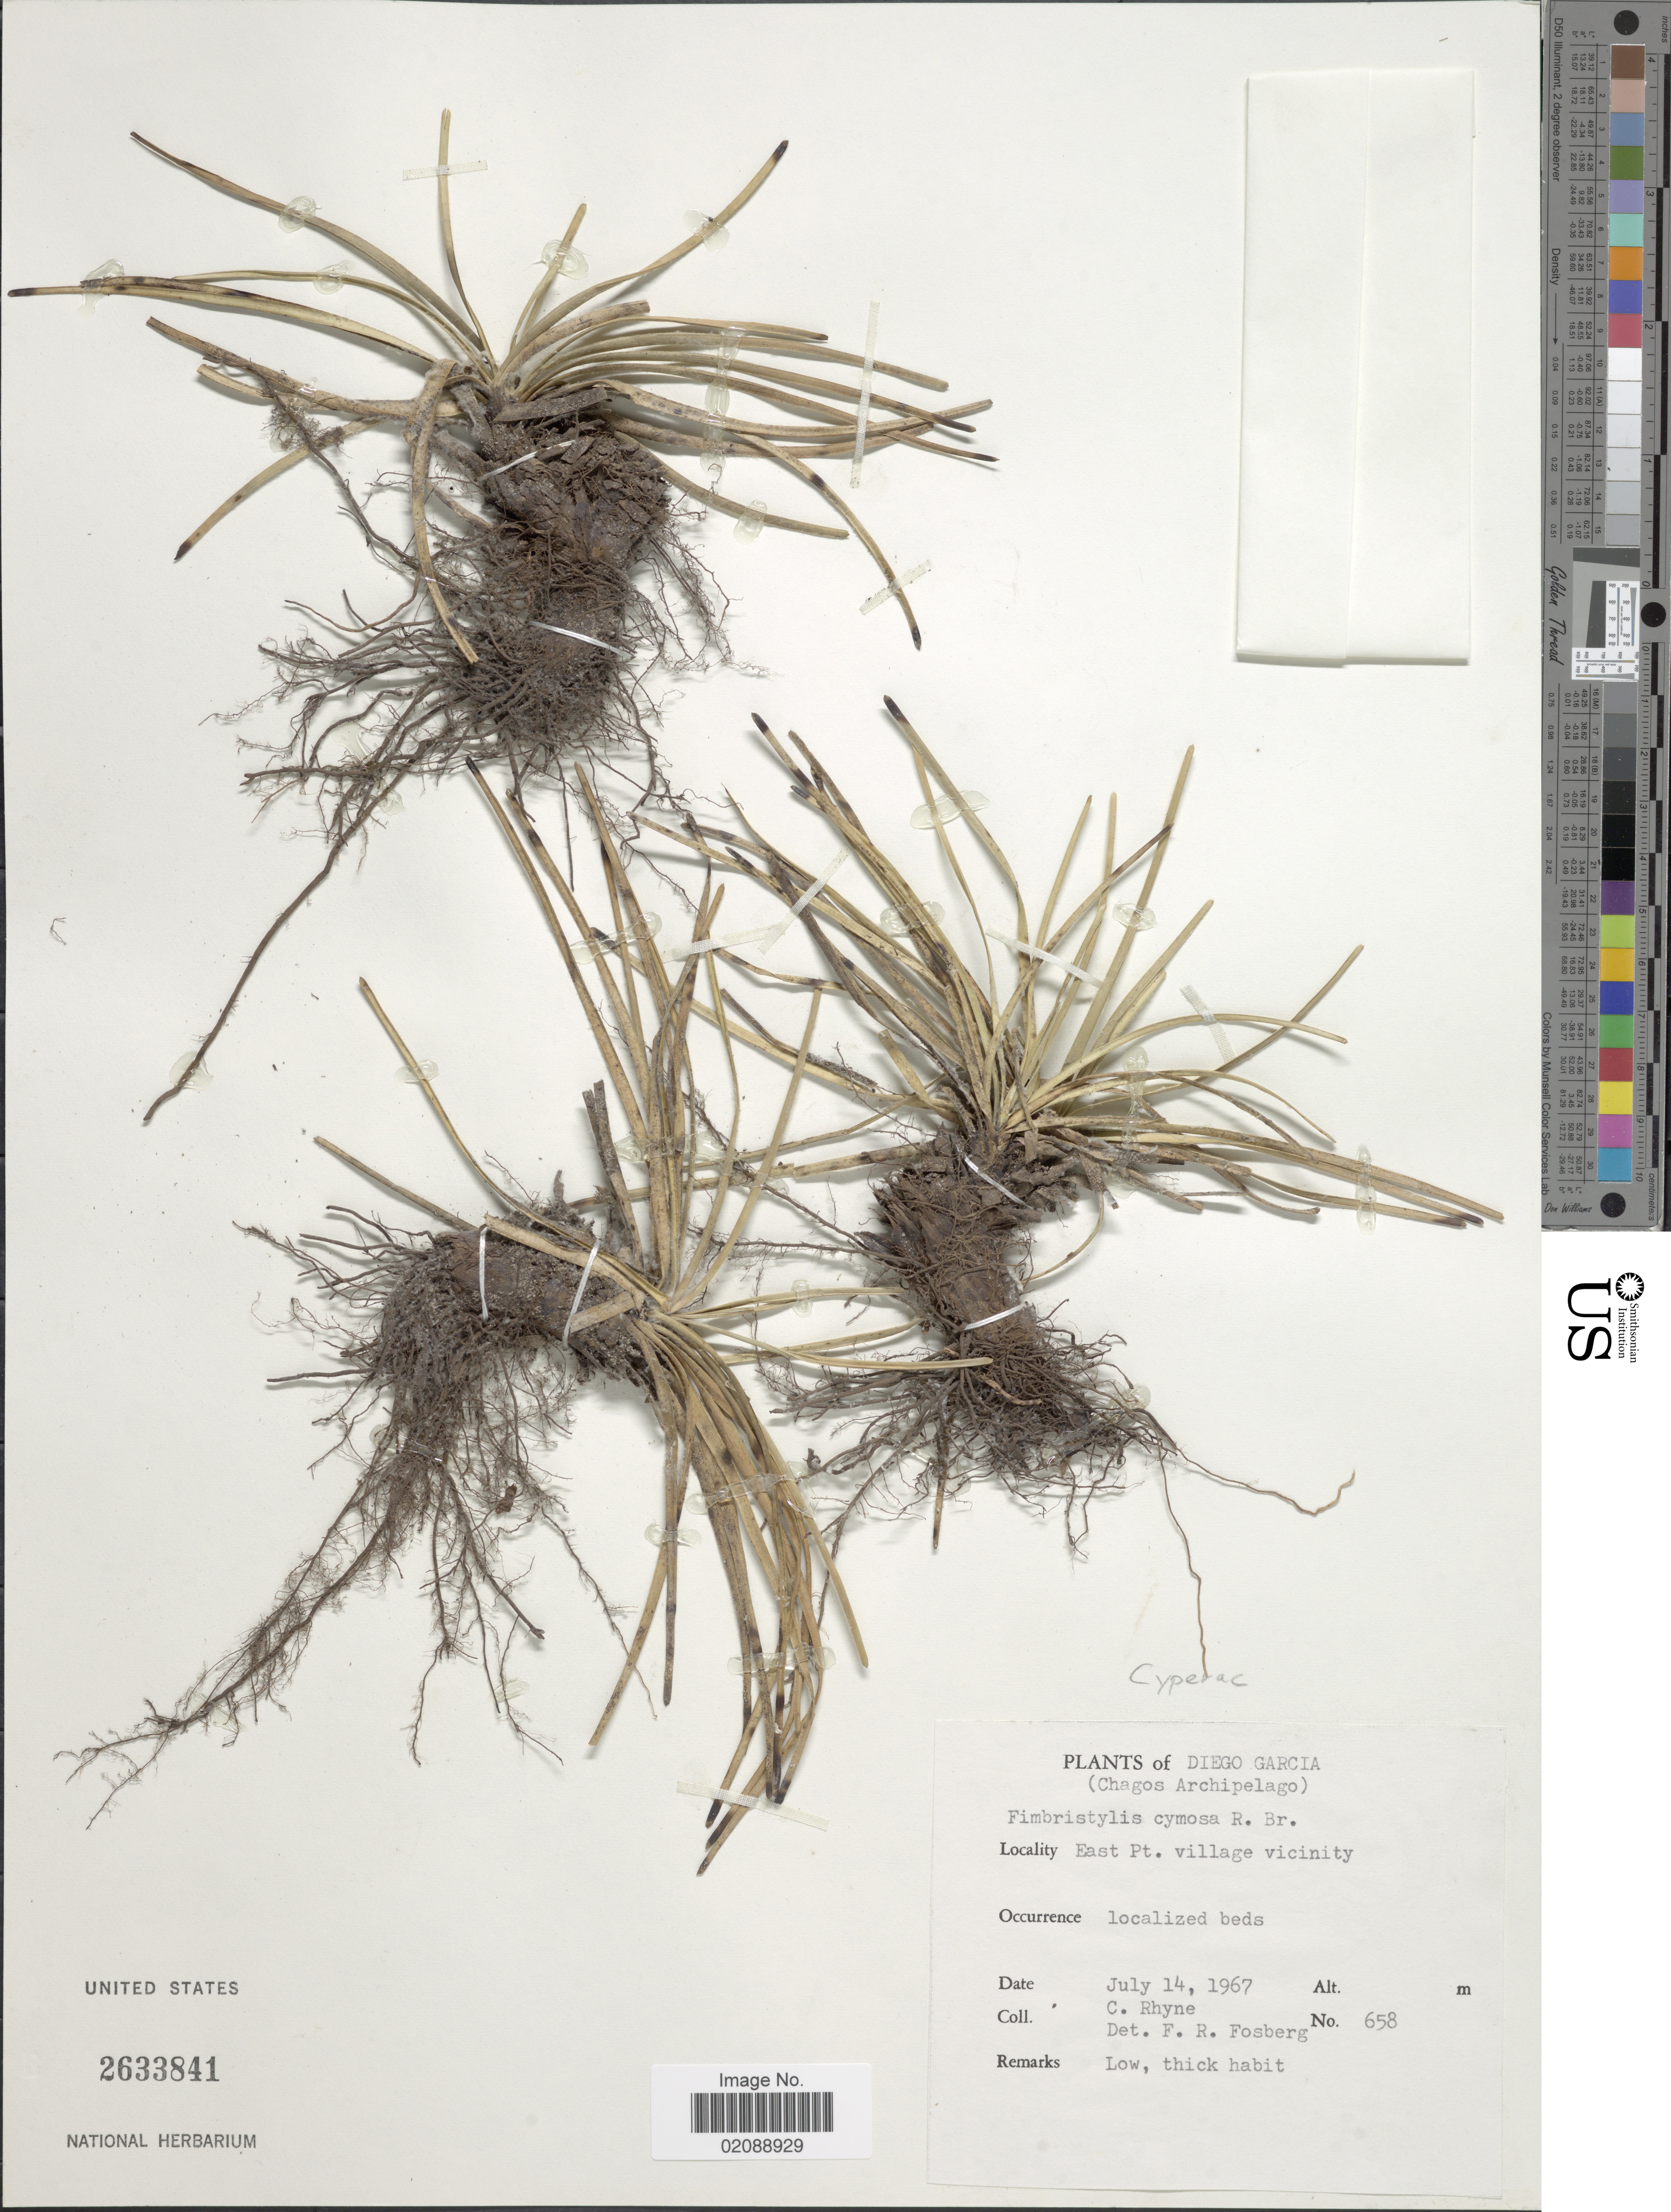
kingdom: Plantae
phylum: Tracheophyta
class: Liliopsida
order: Poales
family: Cyperaceae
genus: Fimbristylis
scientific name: Fimbristylis cymosa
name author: R. Br.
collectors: C. Rhyne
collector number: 658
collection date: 1967-07-14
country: British Indian Ocean Territory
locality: Diego Garcia (Chagos Archipelago), East Pt. village vicinity.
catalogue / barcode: US 2633841